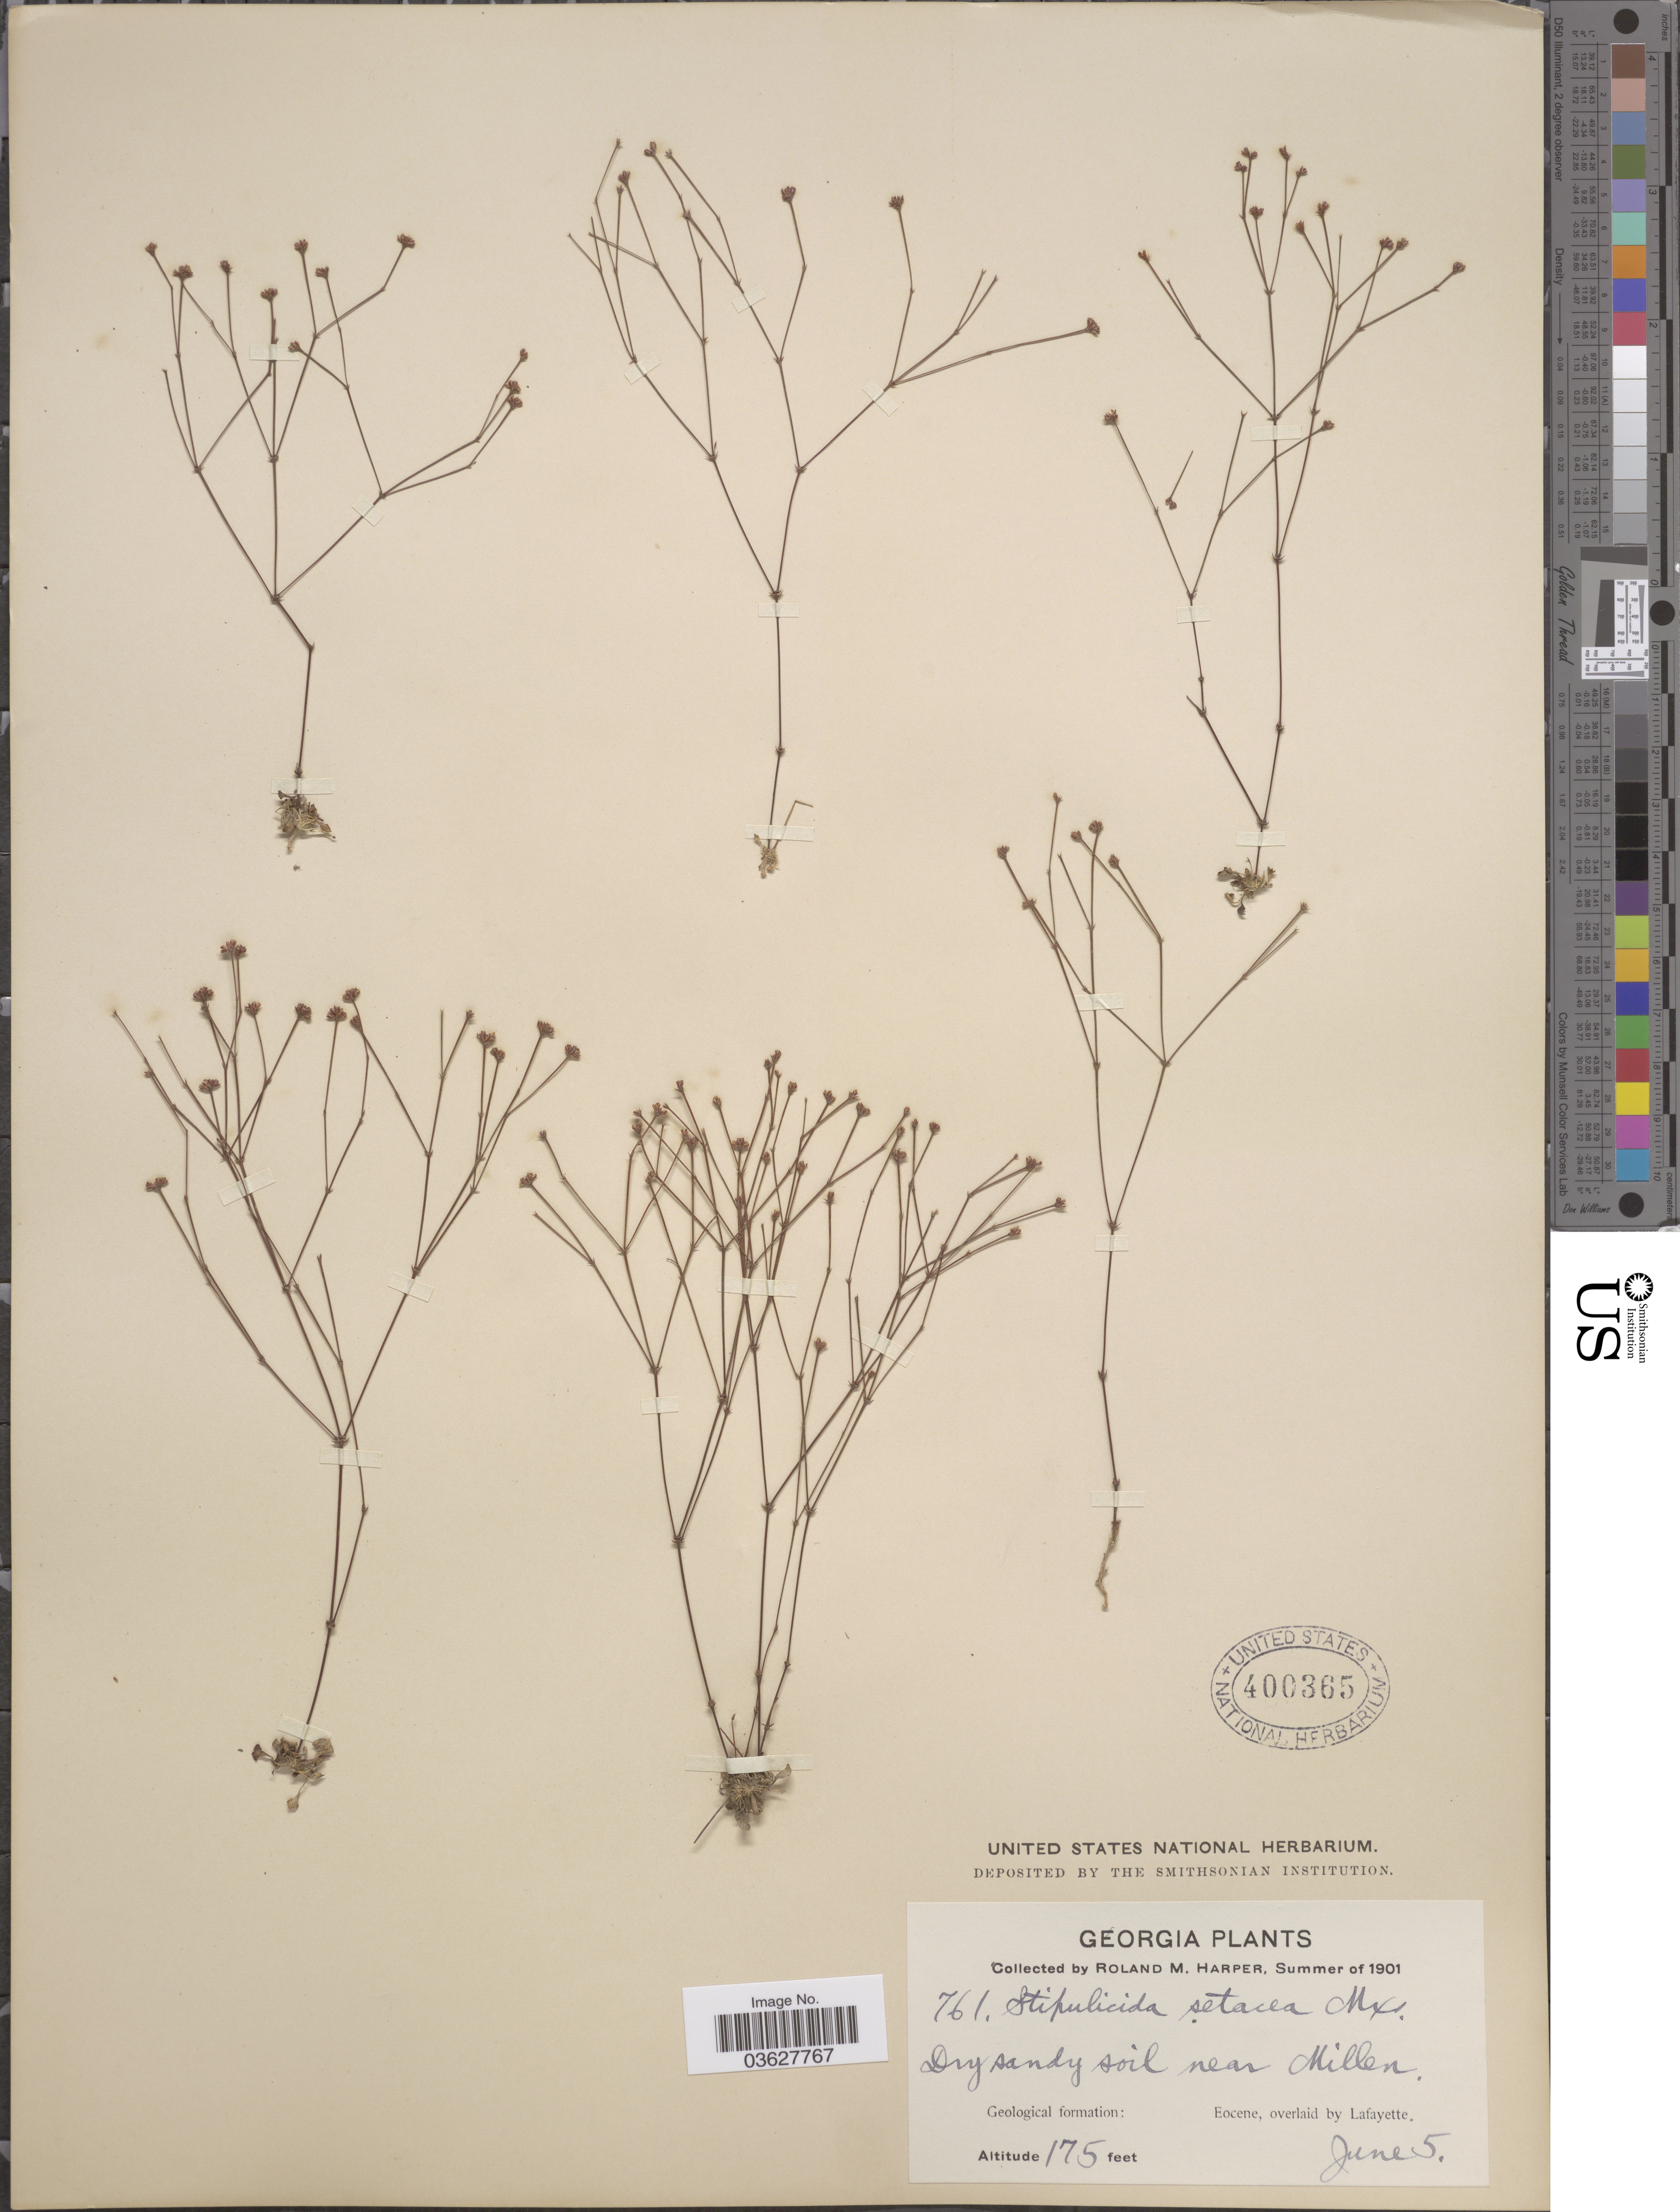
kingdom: Plantae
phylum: Tracheophyta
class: Magnoliopsida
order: Caryophyllales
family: Caryophyllaceae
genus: Stipulicida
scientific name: Stipulicida setacea var. setacea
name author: Michx.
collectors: R. M. Harper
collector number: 761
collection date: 1901-06-05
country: United States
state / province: Georgia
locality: Dry sandy soil near Millen. Geological formation: Eocene, overlaid by Lafayette.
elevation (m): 53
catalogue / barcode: US 400365